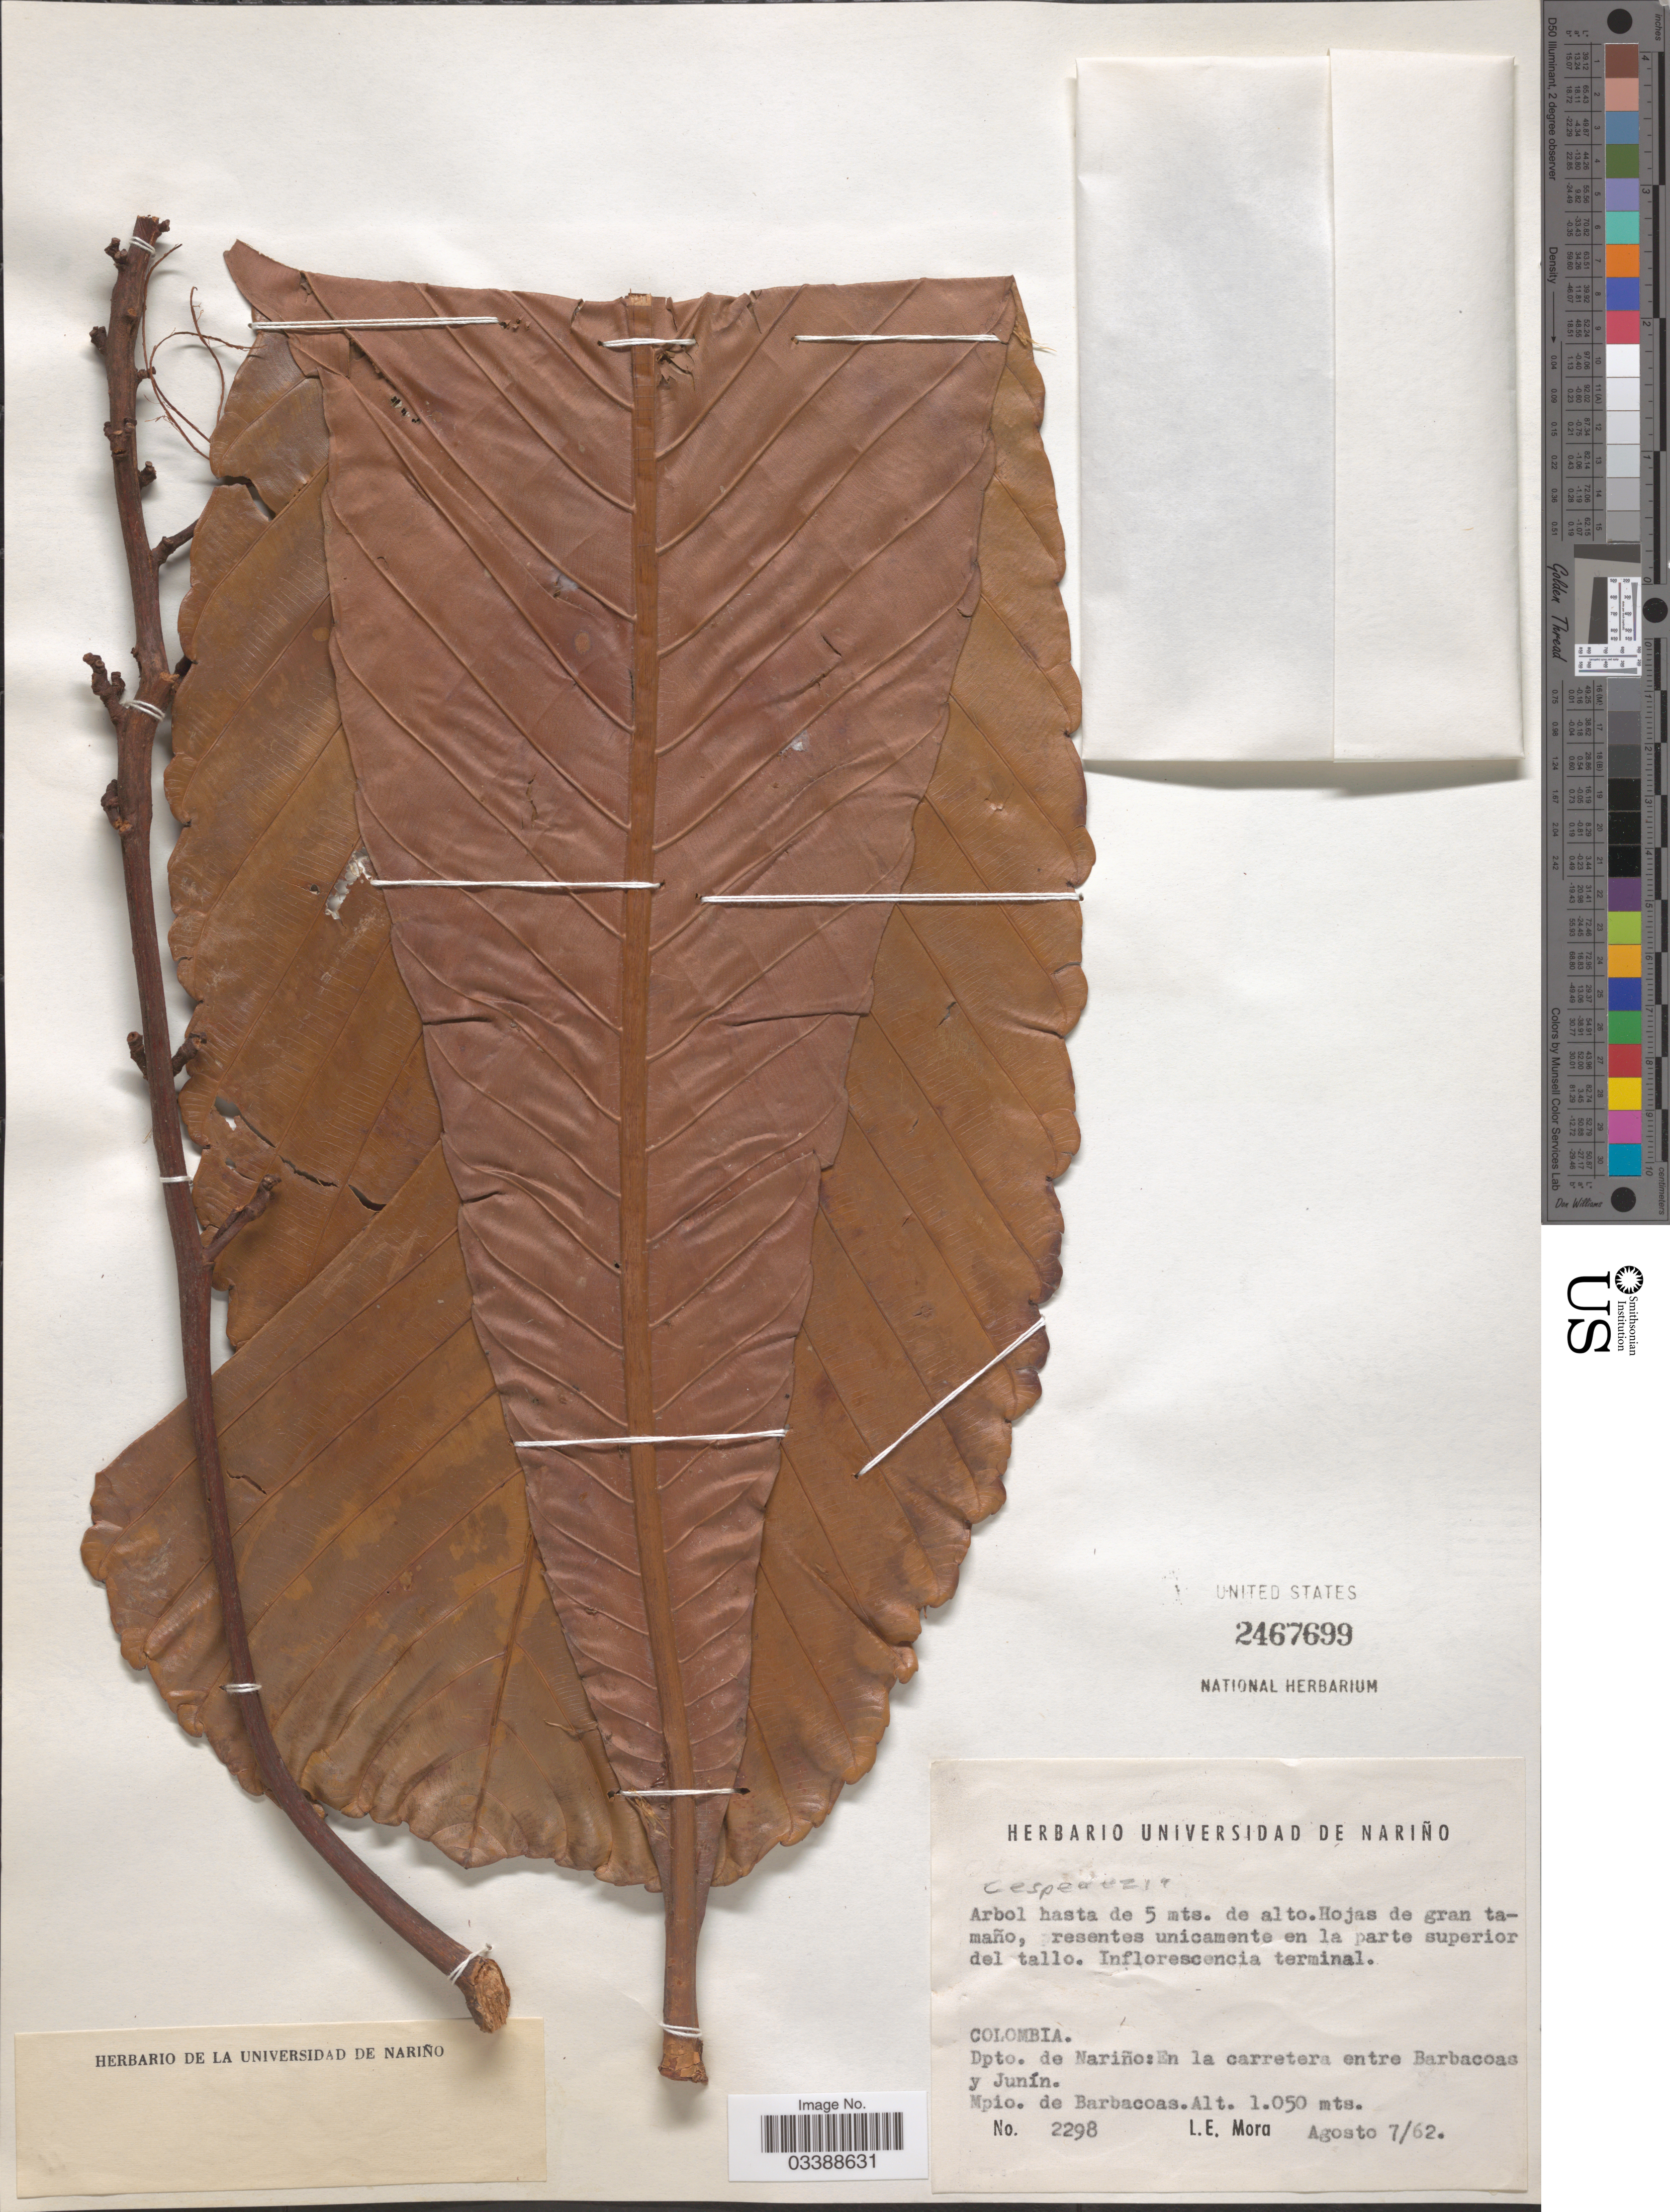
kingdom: Plantae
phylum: Tracheophyta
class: Magnoliopsida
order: Malpighiales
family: Ochnaceae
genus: Cespedesia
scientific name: Cespedesia sp.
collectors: L. Mora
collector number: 2298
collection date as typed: Transcribed d/m/y: 7/8/62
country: Colombia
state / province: Nariño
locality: Dpto. de Nariño: En la carretera entre Barbacoas y Junín. Mpio. de Barbacoas.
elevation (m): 1050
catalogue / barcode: US 2467699